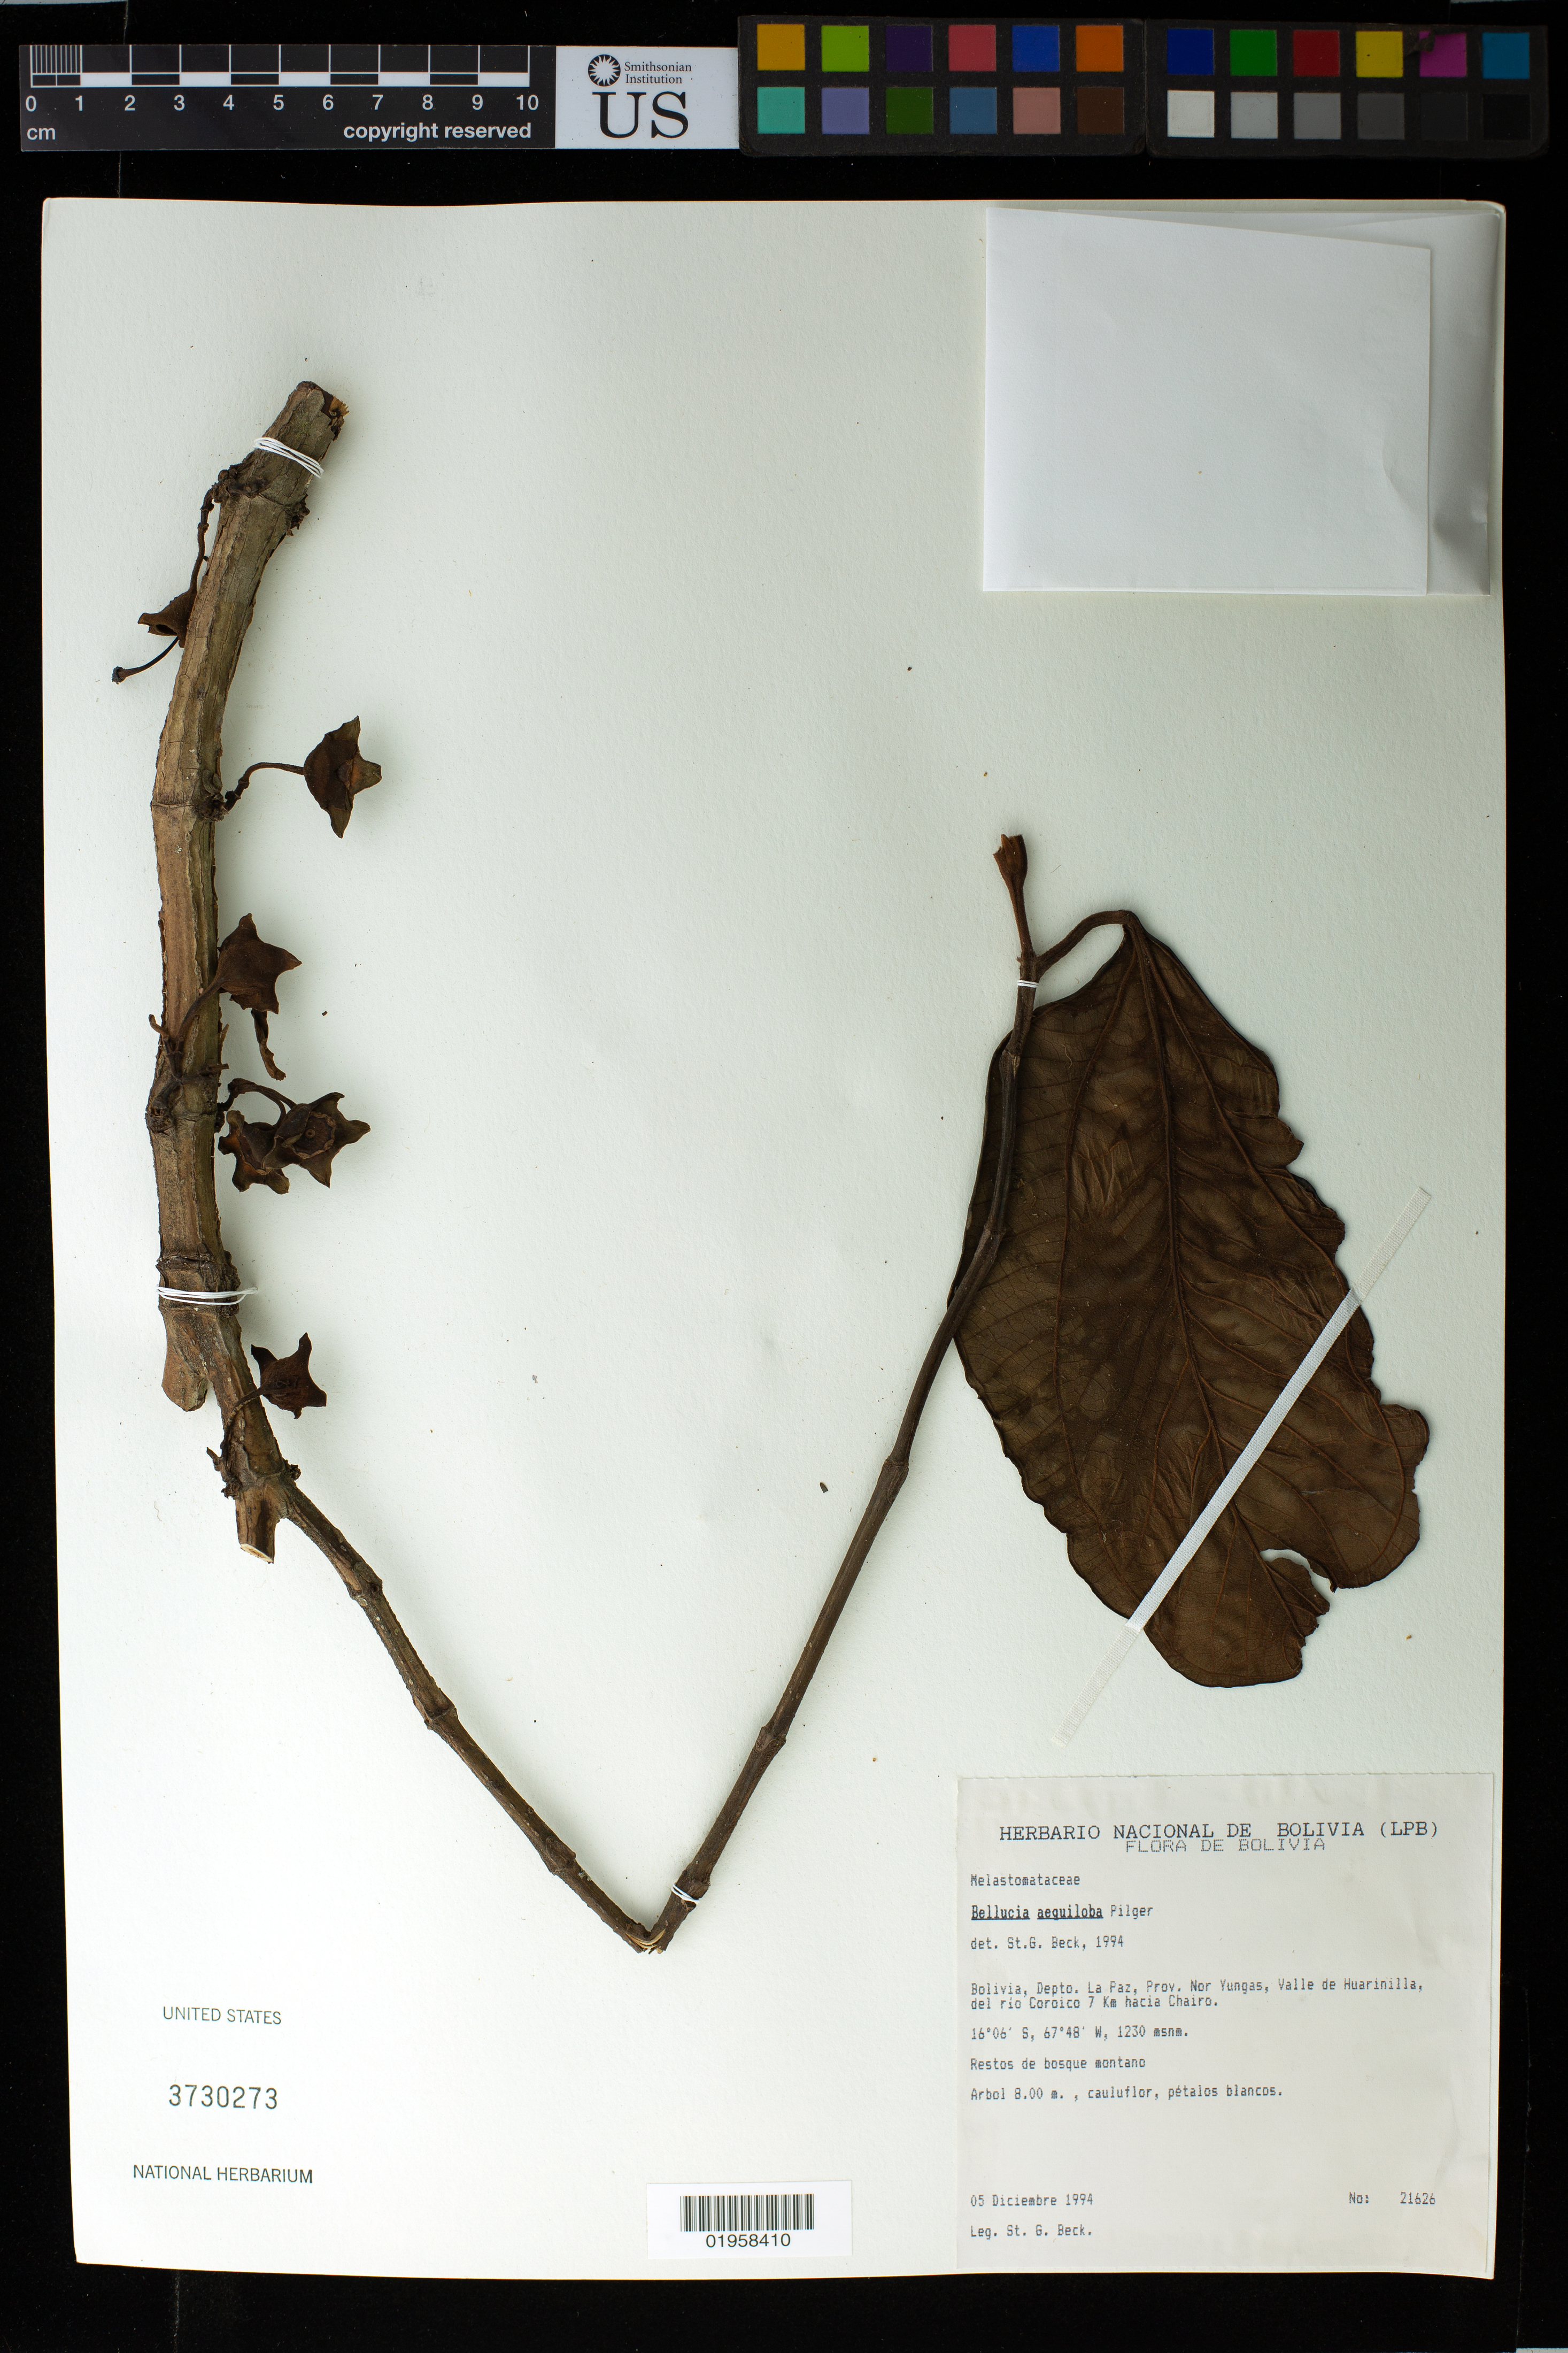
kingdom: Plantae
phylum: Tracheophyta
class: Magnoliopsida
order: Myrtales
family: Melastomataceae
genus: Bellucia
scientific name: Bellucia aequiloba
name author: Pilg.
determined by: Beck, S. G.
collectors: S. G. Beck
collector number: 21626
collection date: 1994-12-05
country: Bolivia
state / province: La Paz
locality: Prov. Nor Yungas, Valle de Huarinilla, del río Coroico, 7 km hacia Chairo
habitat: Restos de bosque montano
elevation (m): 1230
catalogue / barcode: US 3730273